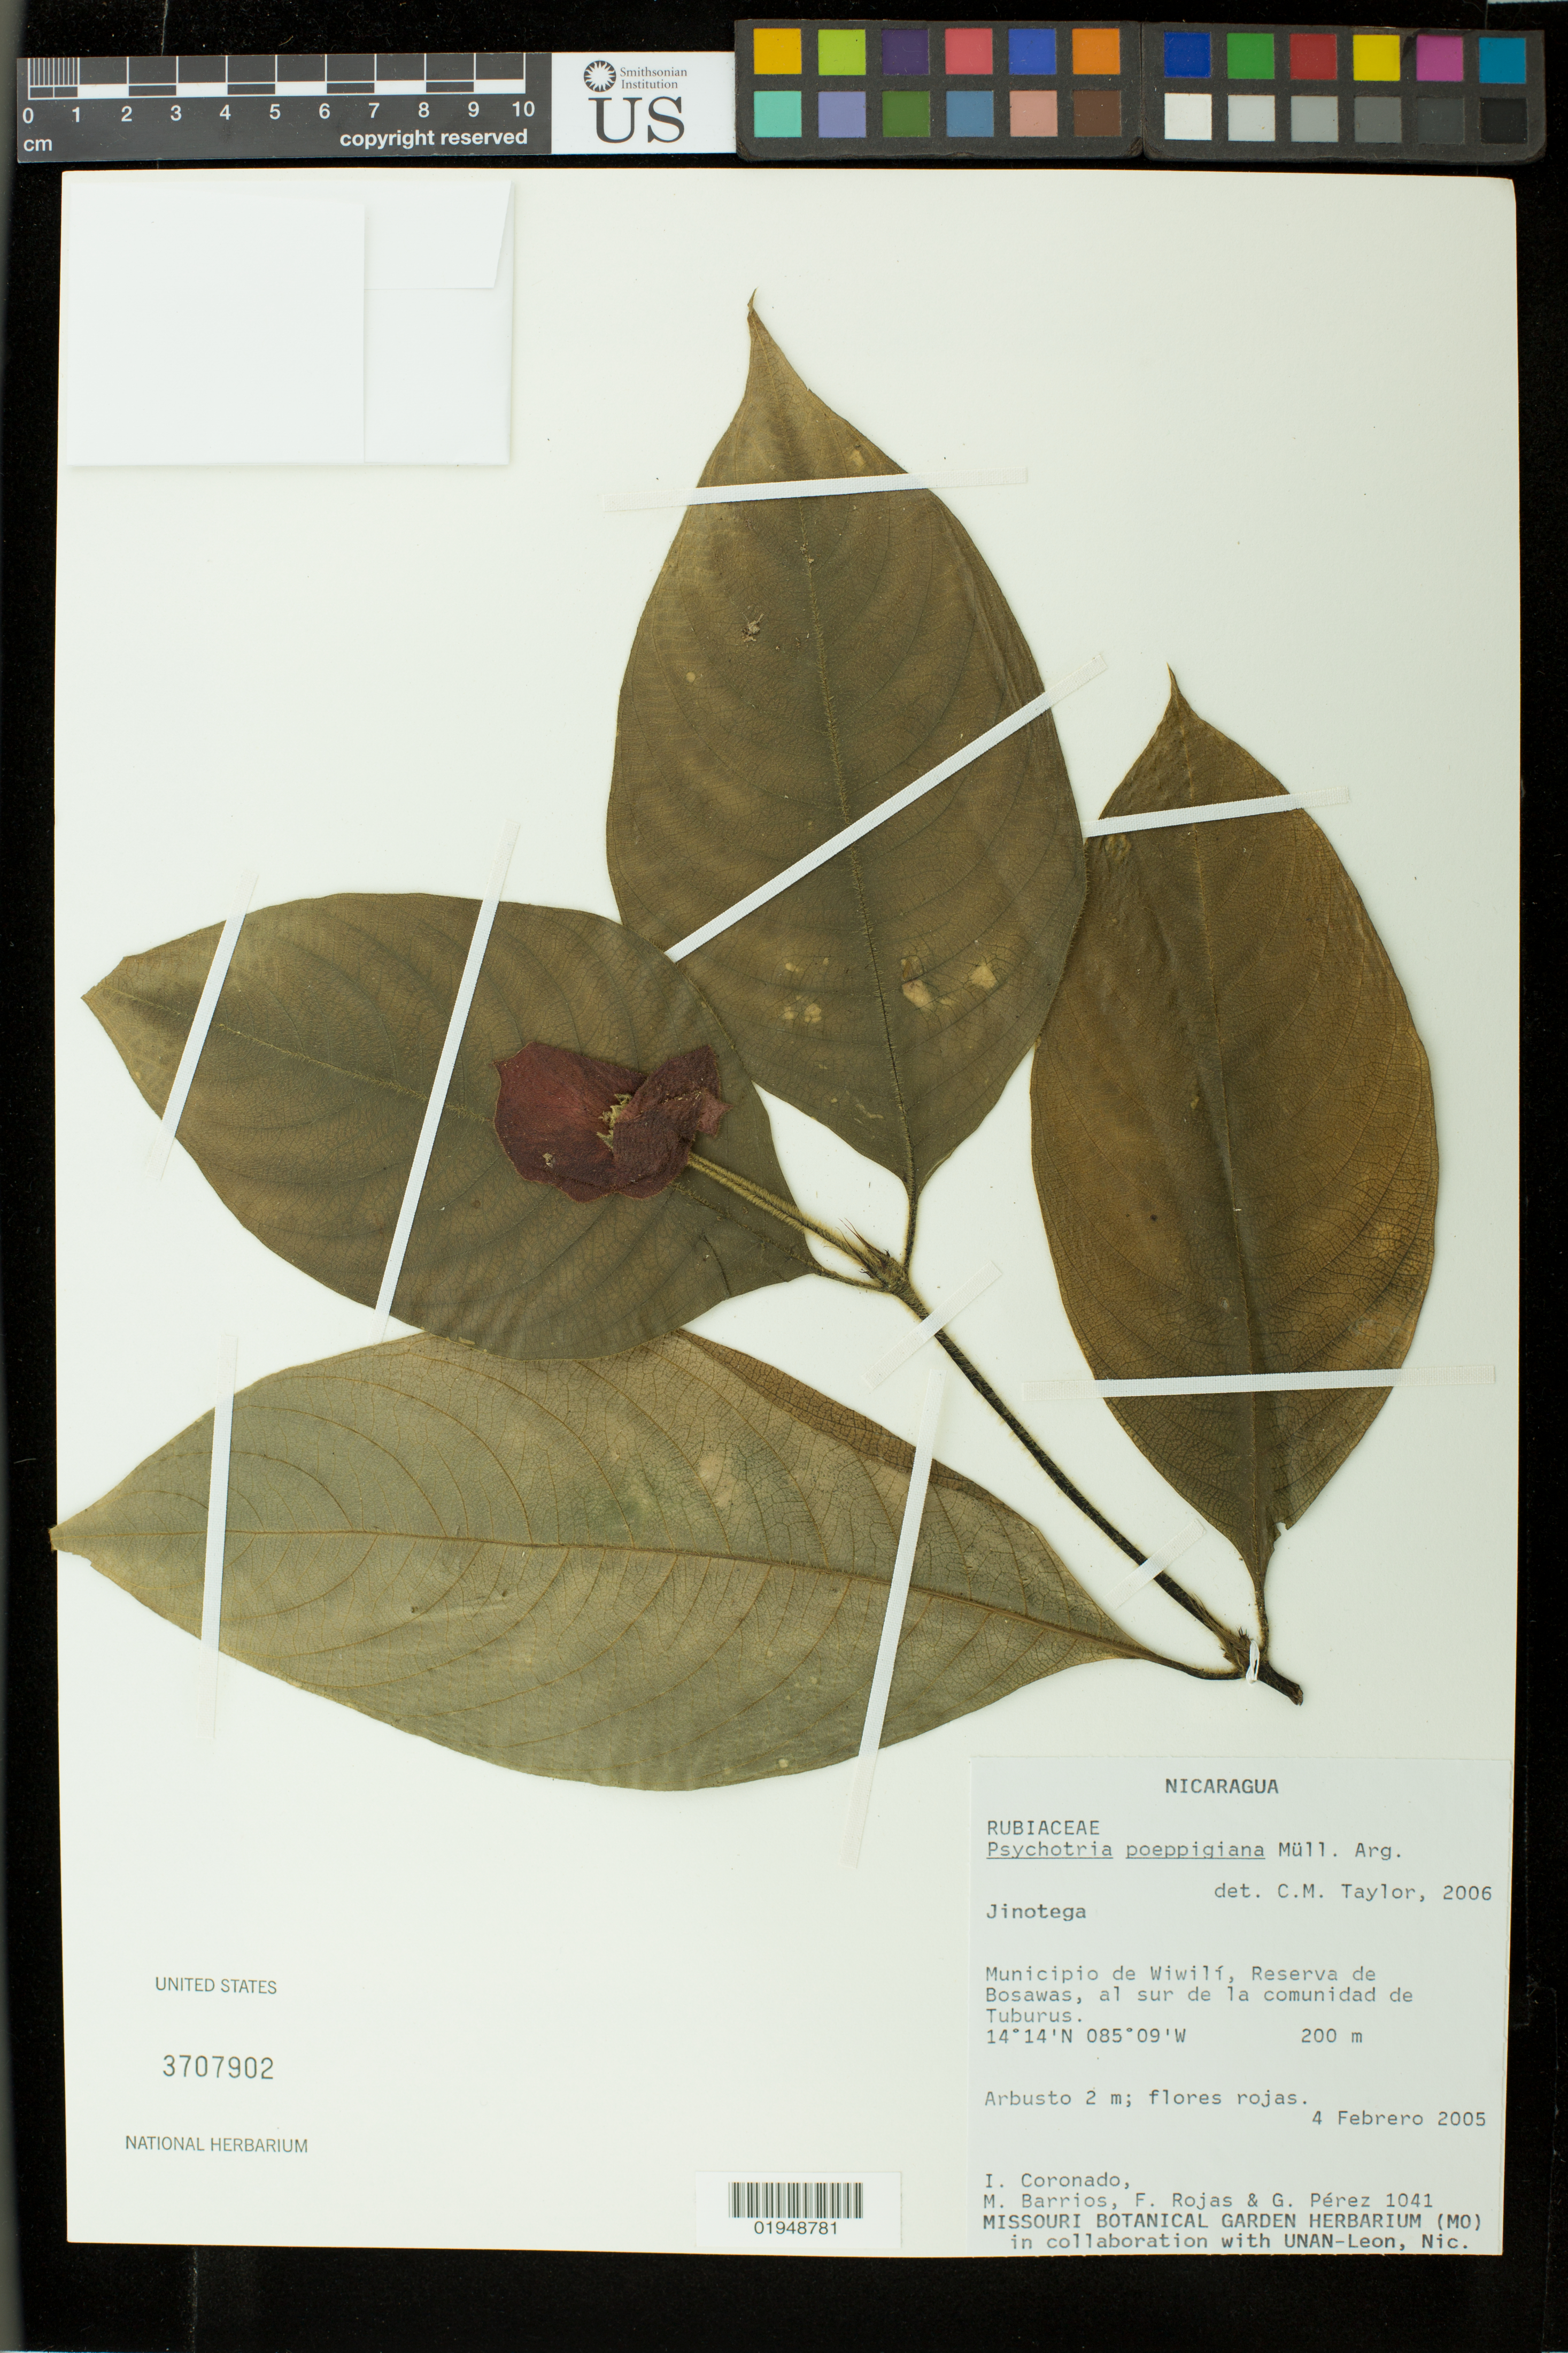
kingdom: Plantae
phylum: Tracheophyta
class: Magnoliopsida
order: Gentianales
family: Rubiaceae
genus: Psychotria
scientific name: Psychotria poeppigiana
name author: Müll. Arg.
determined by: Taylor, Charlotte M.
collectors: I. Coronado, M. Barrios, F. Rojas & G. Perez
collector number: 1041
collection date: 2005-02-04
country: Nicaragua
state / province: Jinotega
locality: Municipio de Wiwilí, Reserva de Bosawas, ak syre de la comunidad de Tuburus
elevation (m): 200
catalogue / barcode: US 3707902